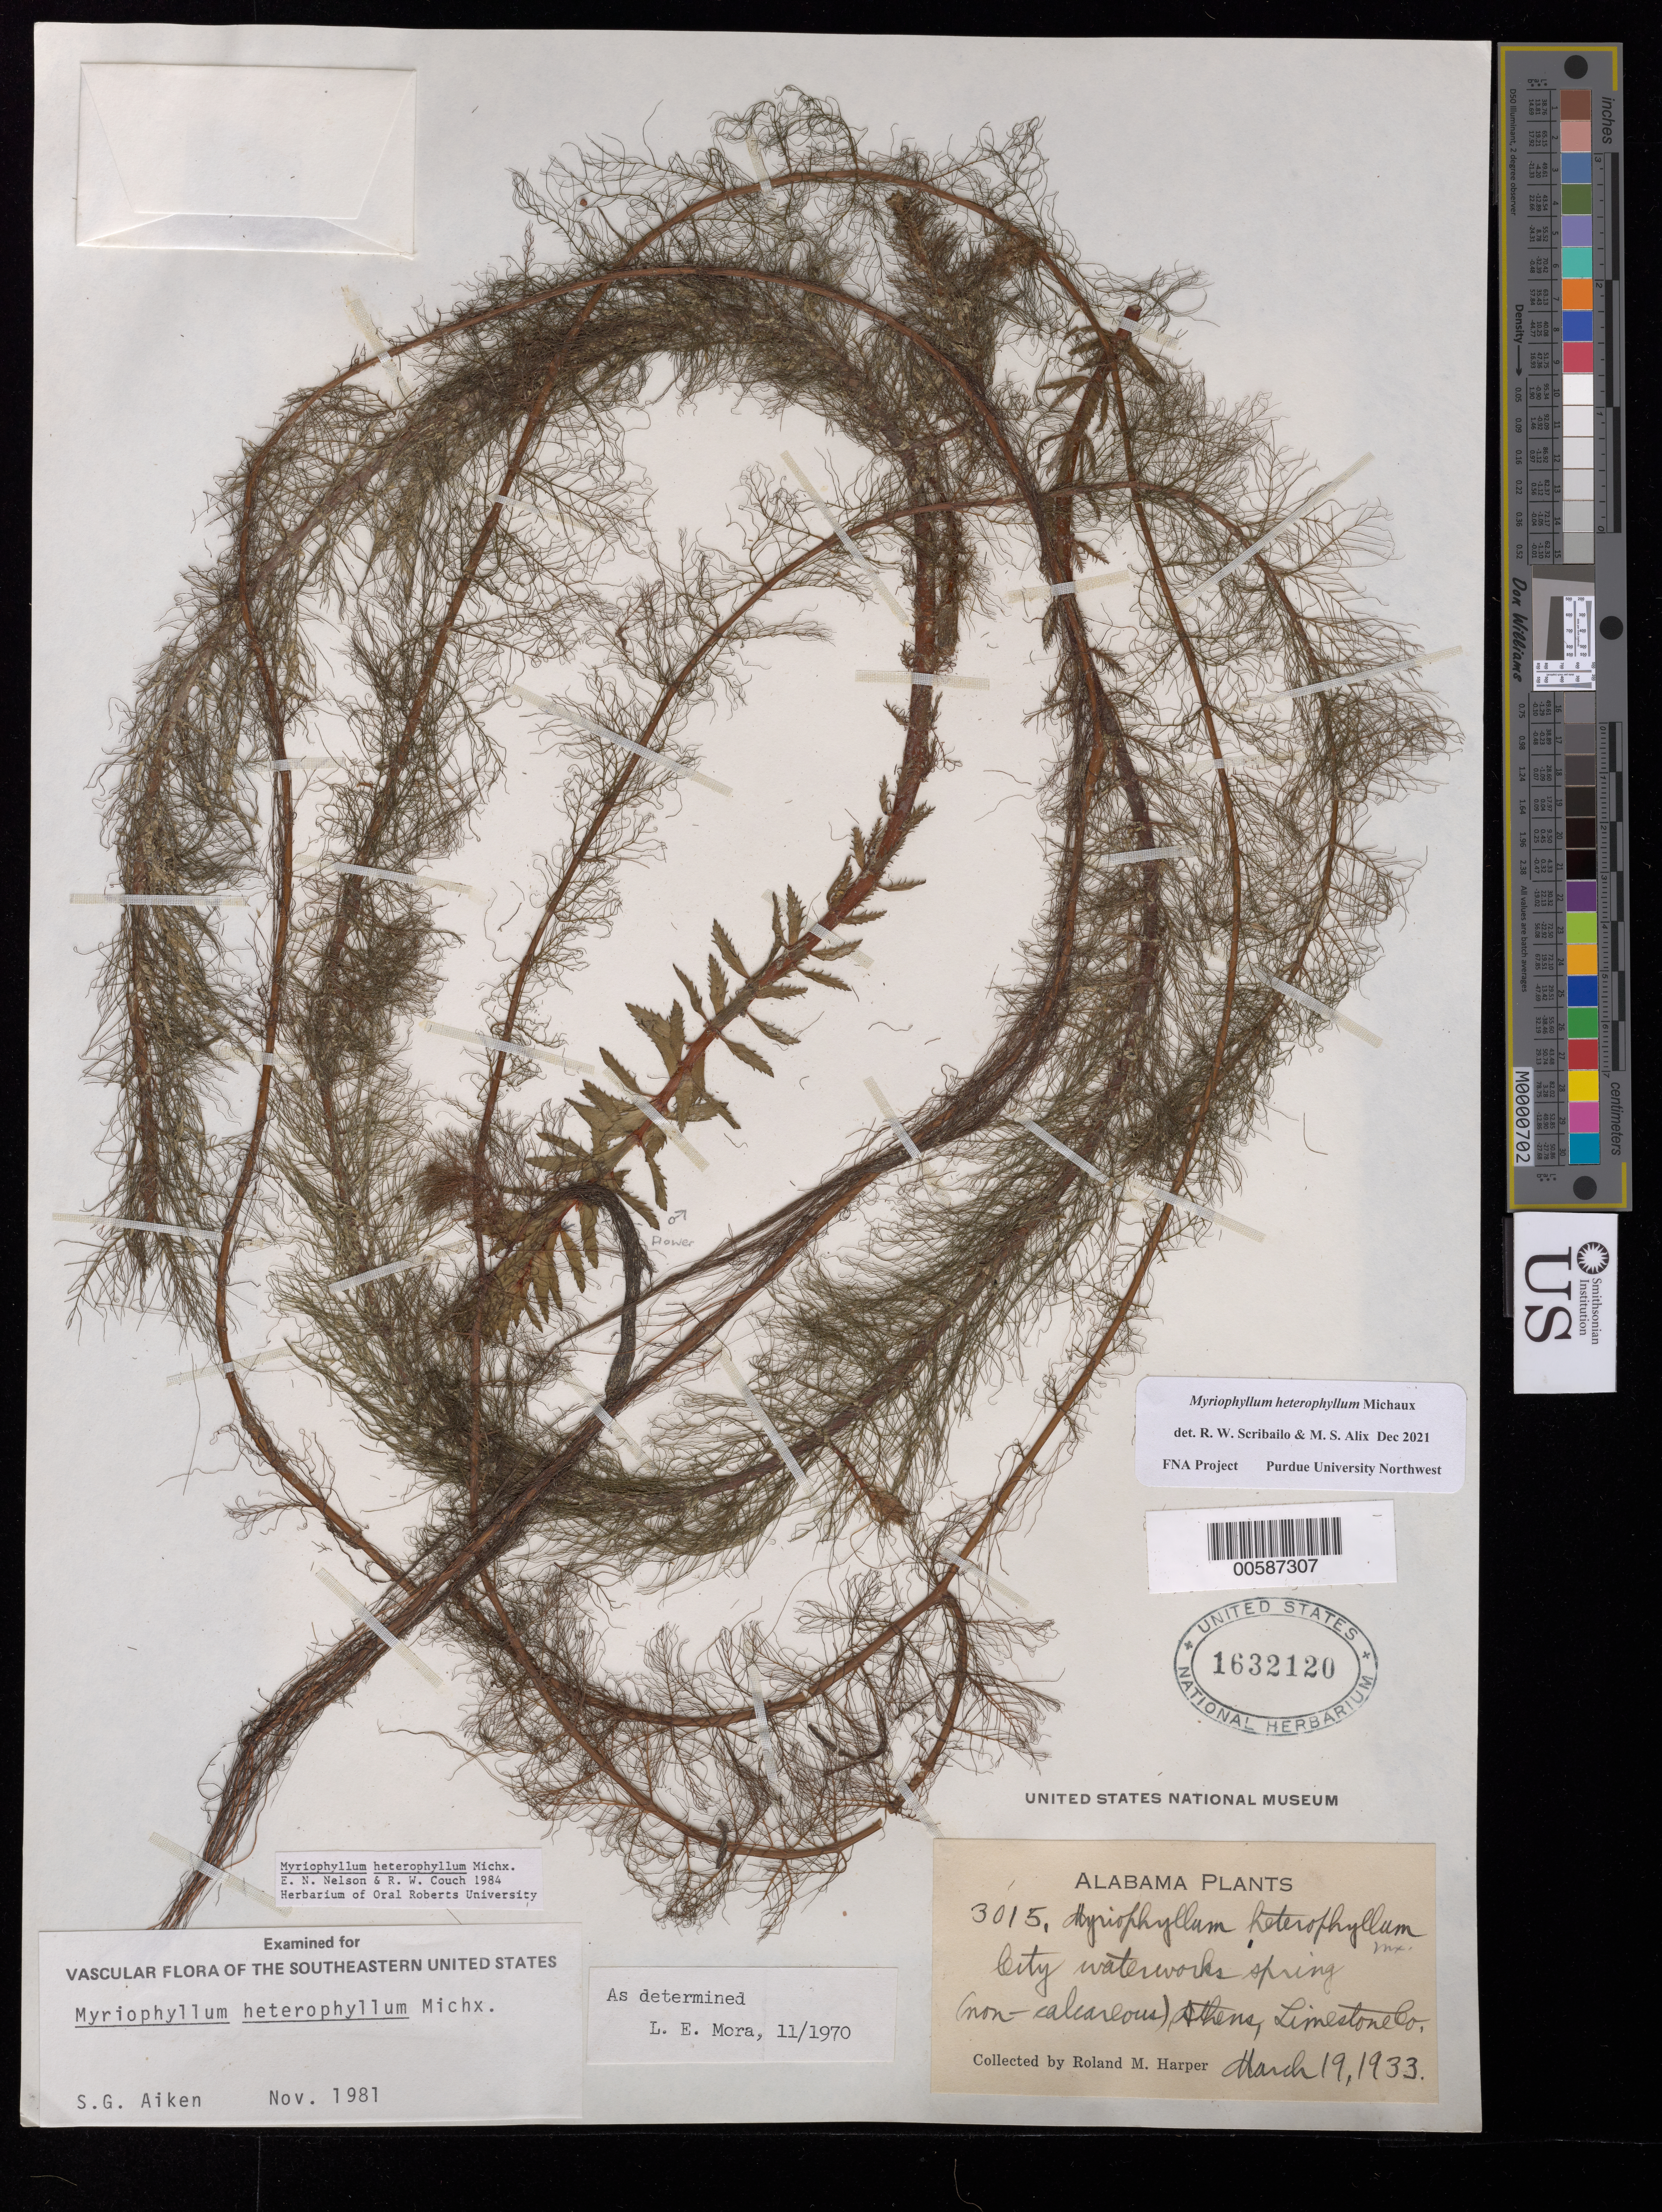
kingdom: Plantae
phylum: Tracheophyta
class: Magnoliopsida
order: Saxifragales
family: Haloragaceae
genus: Myriophyllum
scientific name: Myriophyllum heterophyllum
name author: Michx.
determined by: Scribailo, R. W.; Alix, M. S.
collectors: R. M. Harper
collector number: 3015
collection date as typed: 19 Mar 1933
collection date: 1933-03-19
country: United States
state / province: Alabama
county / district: Limestone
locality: Athens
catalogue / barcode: US 1632120